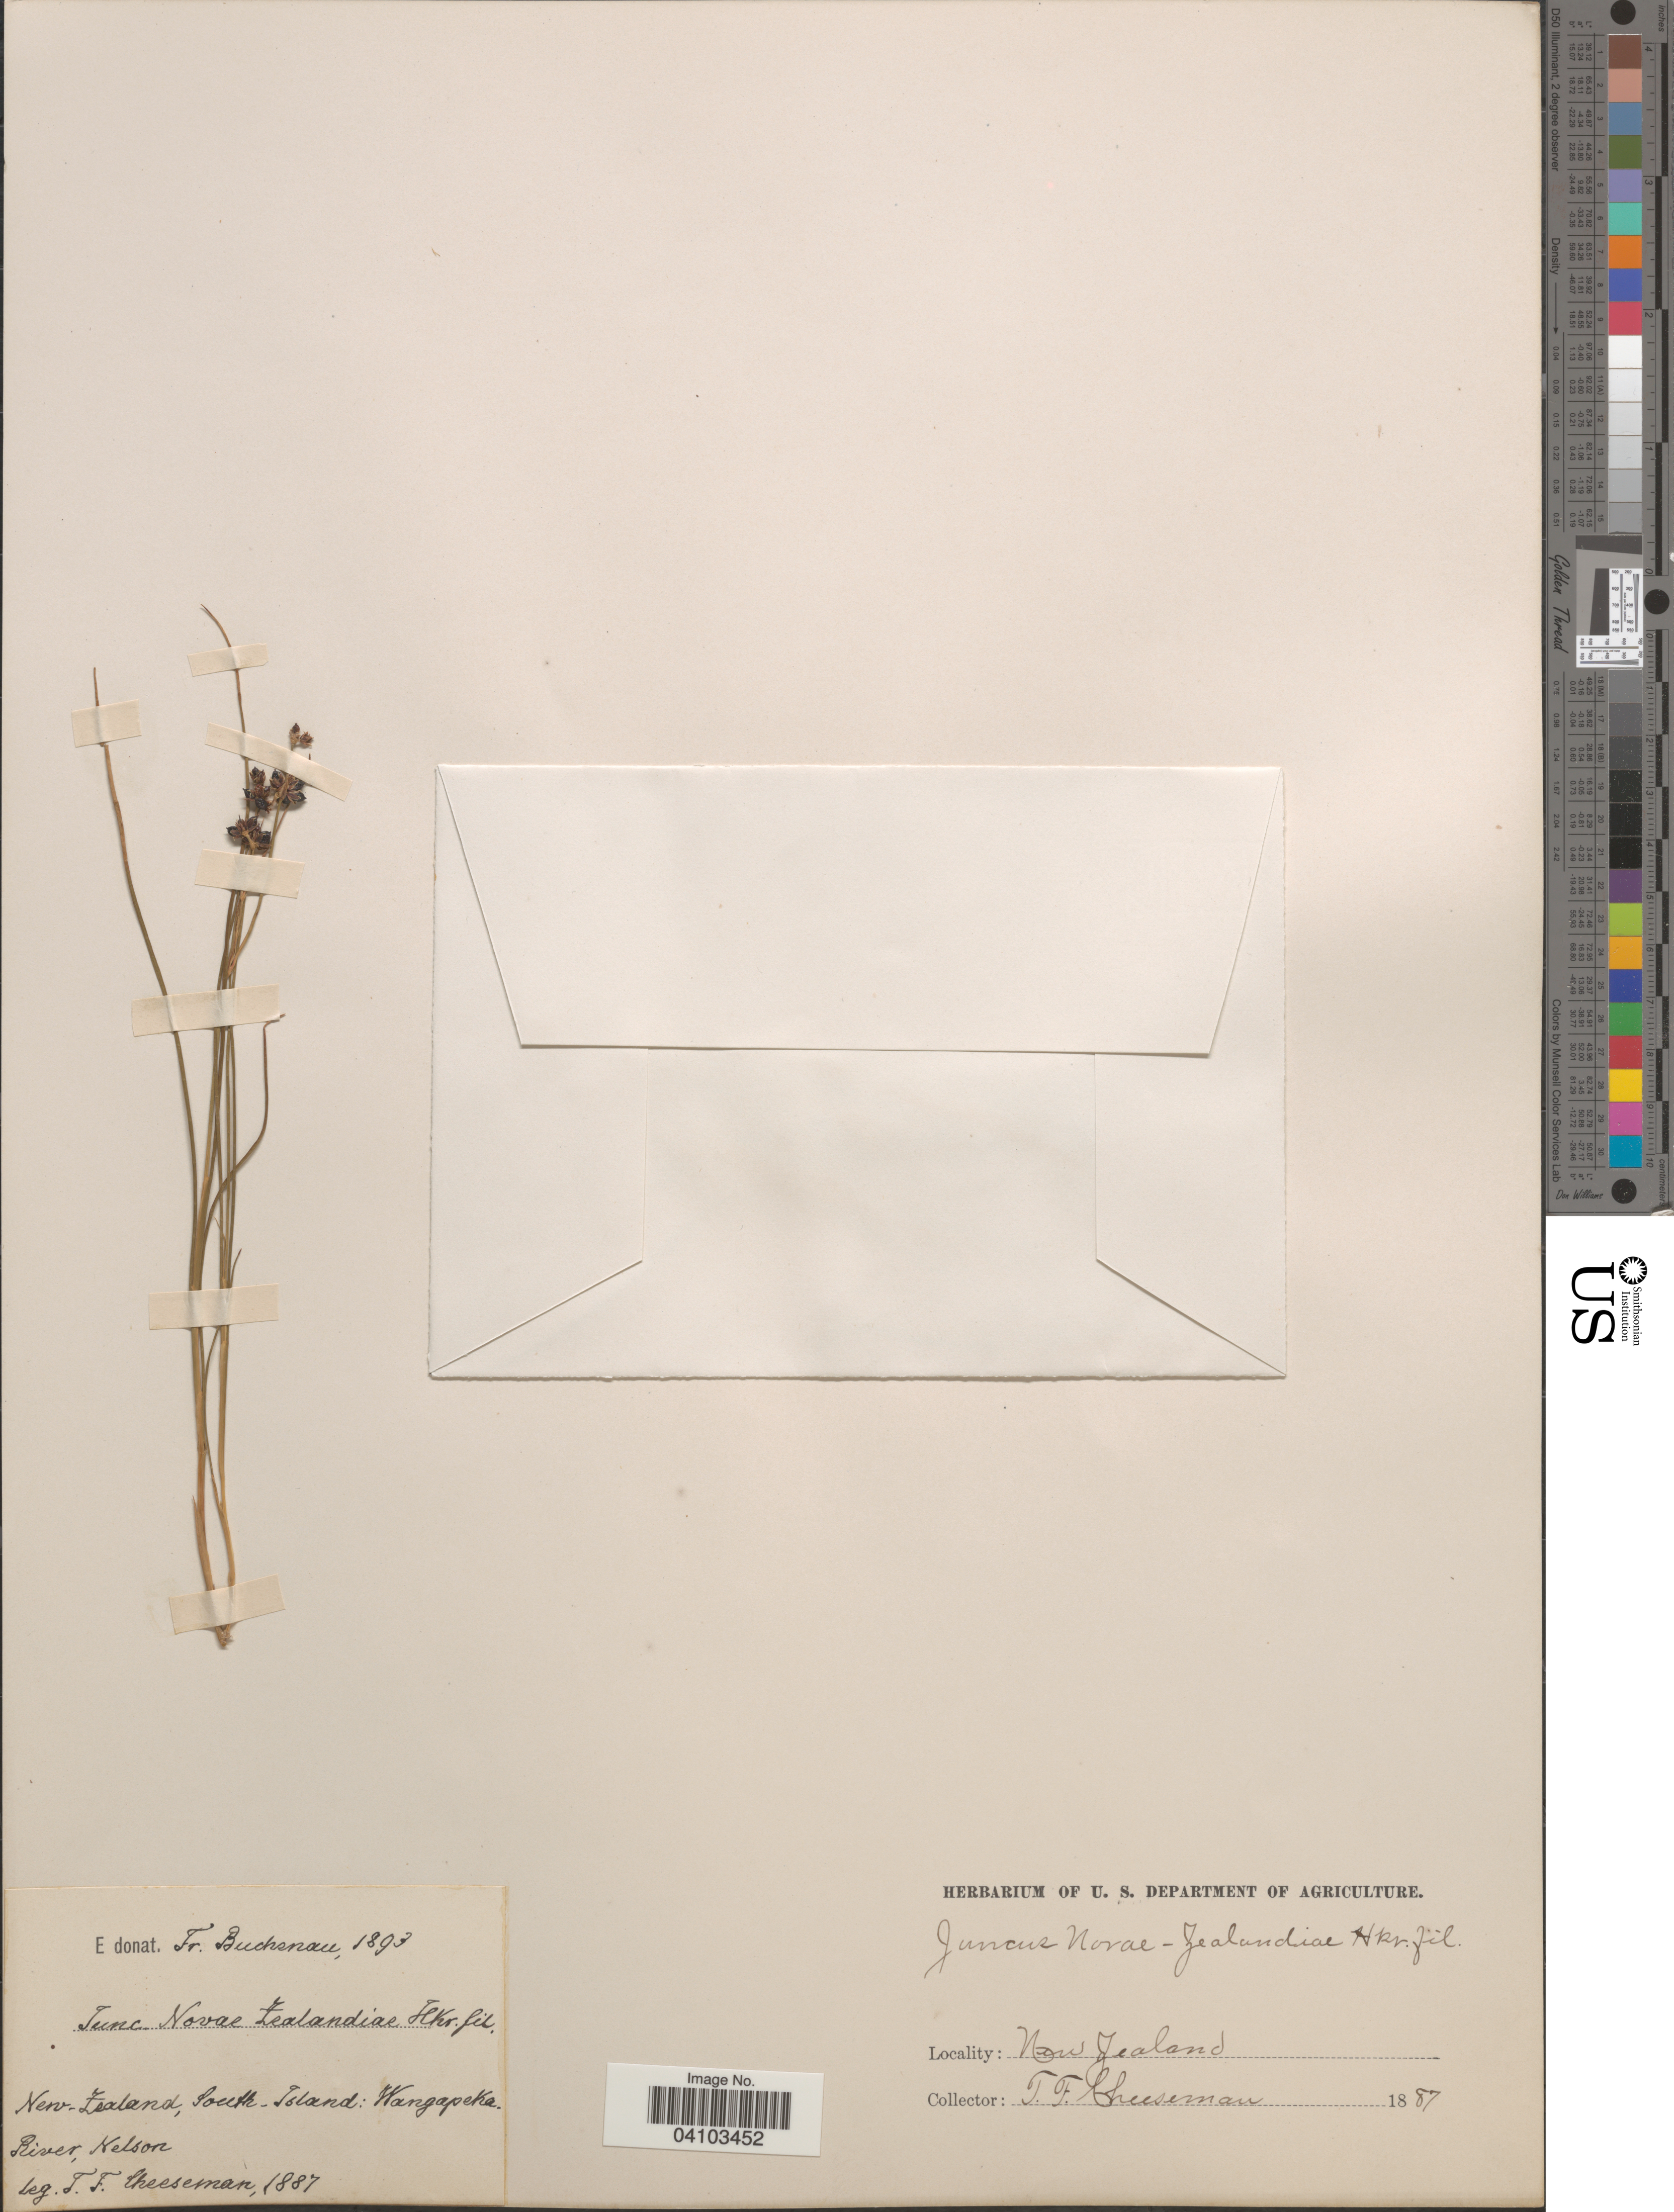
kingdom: Plantae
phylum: Tracheophyta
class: Liliopsida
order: Poales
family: Juncaceae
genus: Juncus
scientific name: Juncus novae-zelandiae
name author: Hook. f.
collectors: T. F. Cheeseman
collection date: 1887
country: New Zealand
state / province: Nelson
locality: South-Island: Wangapeka River.